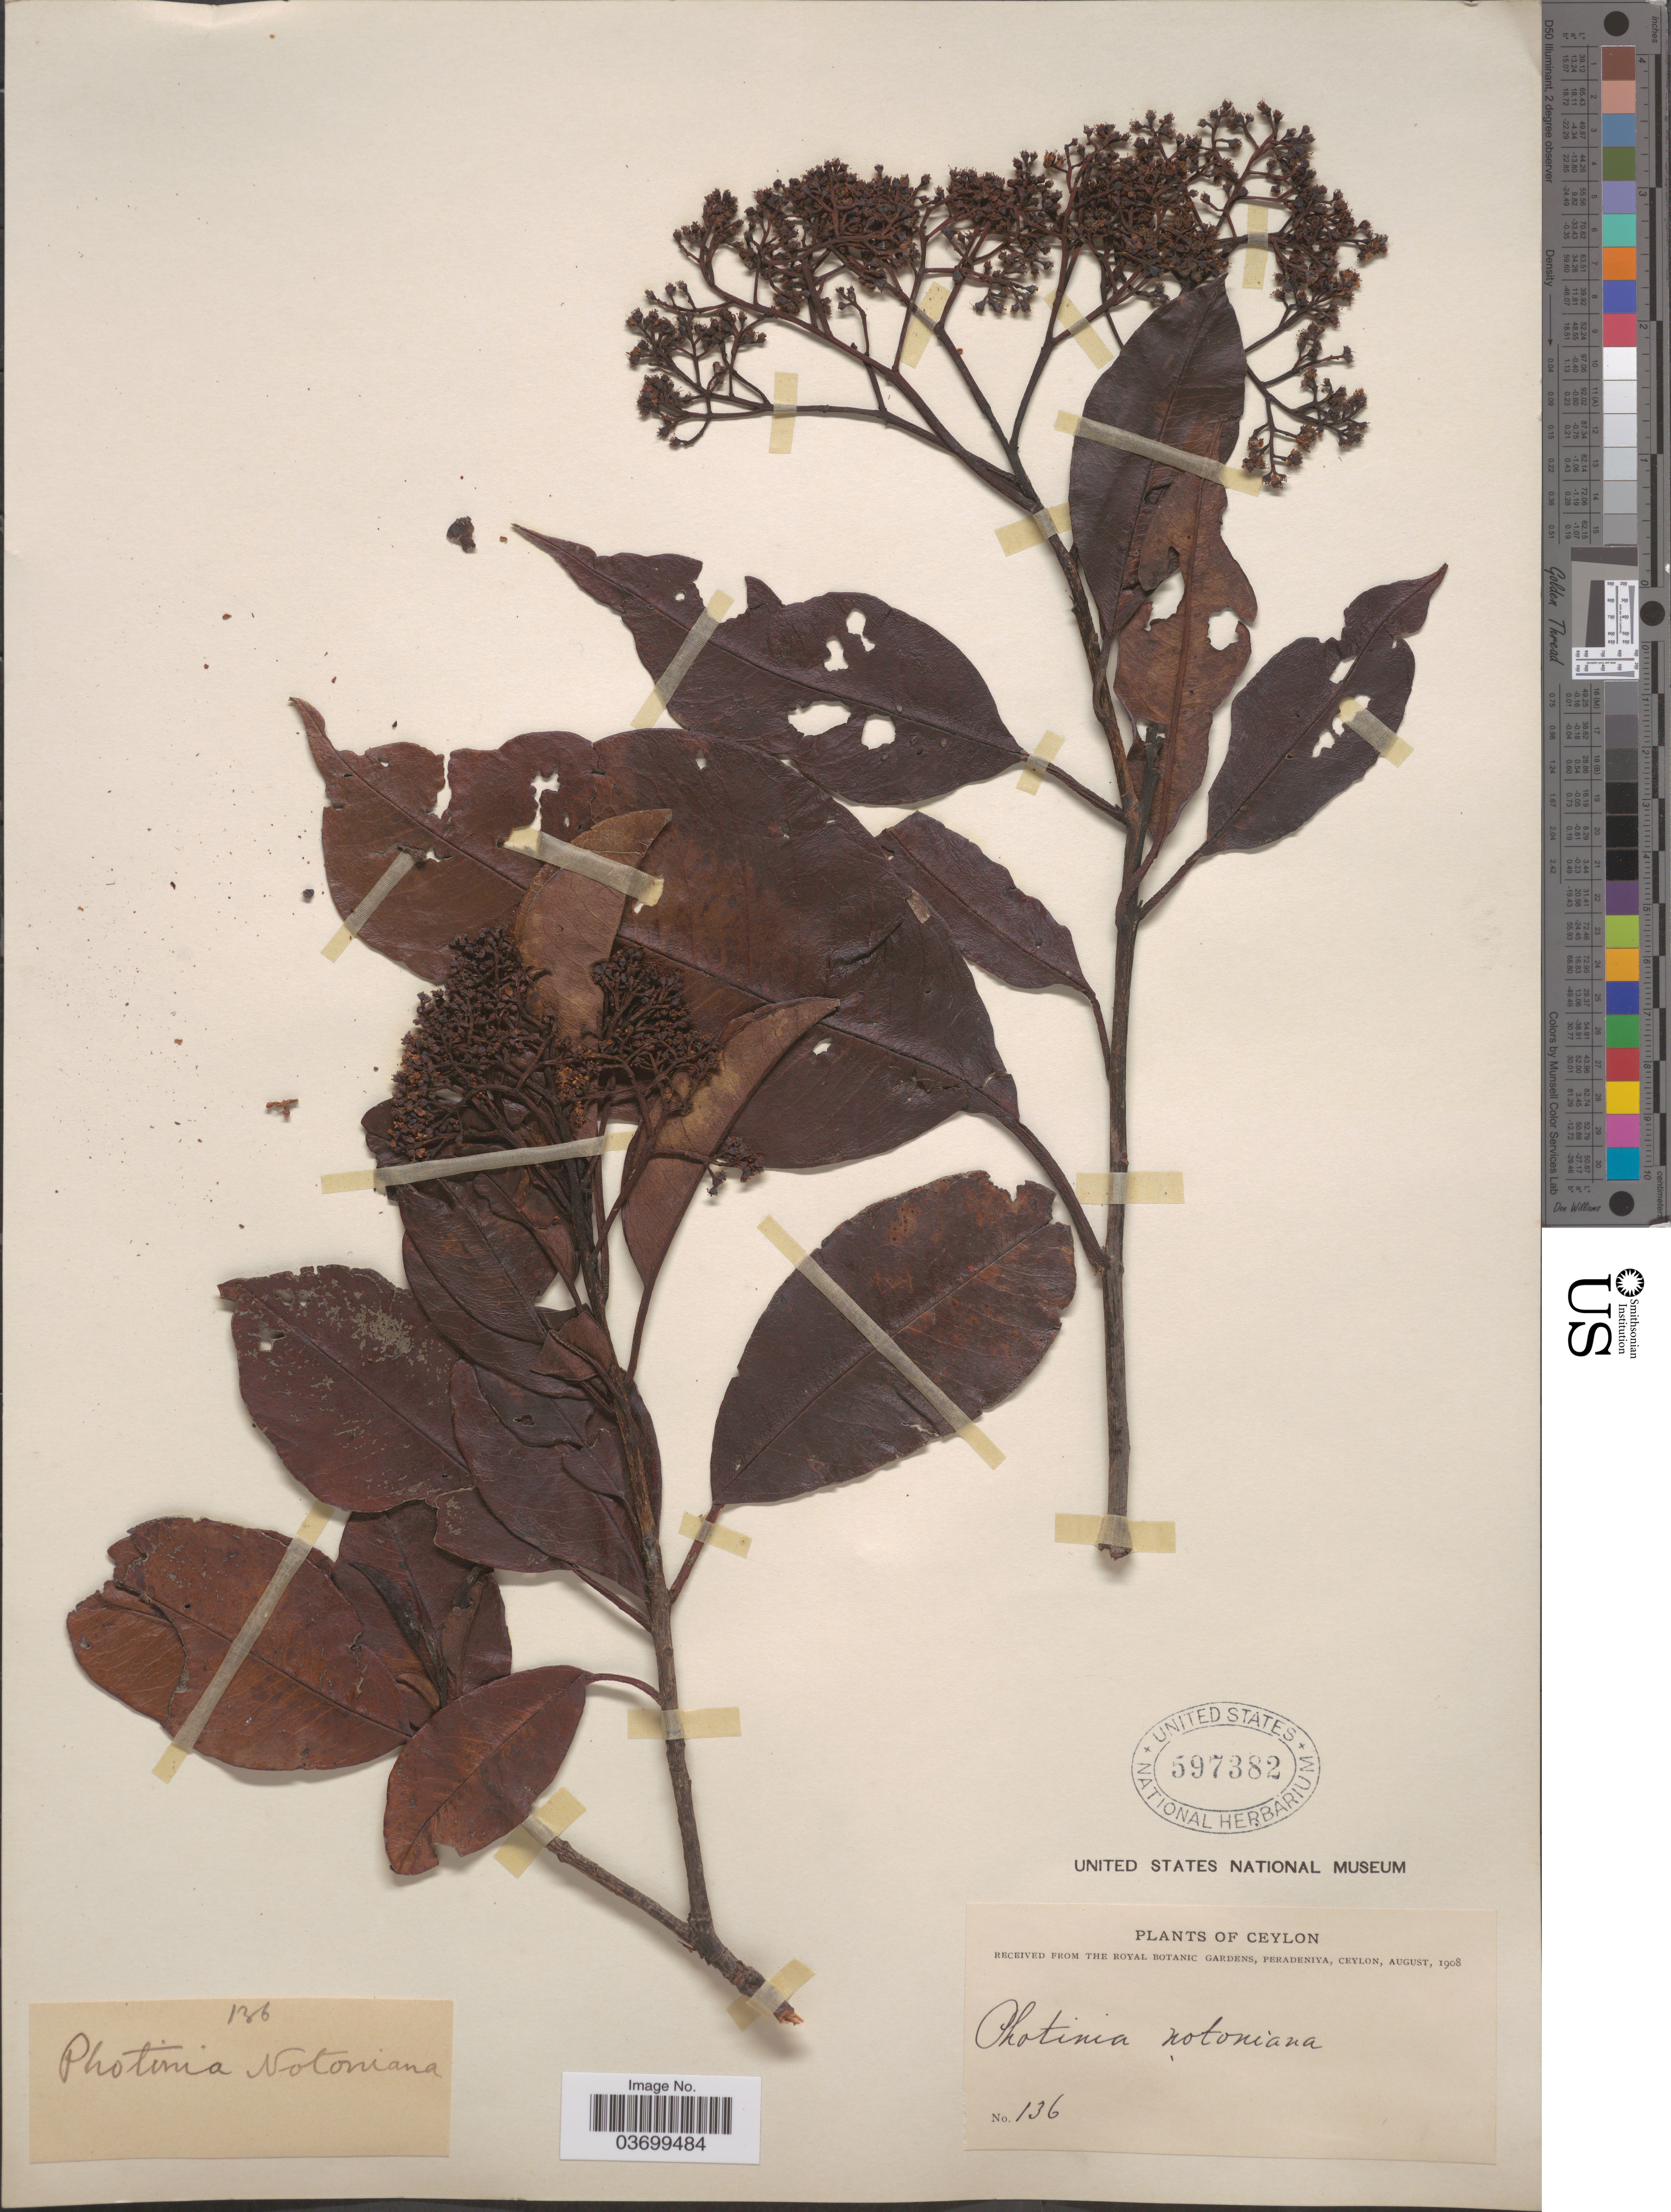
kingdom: Plantae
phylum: Tracheophyta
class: Magnoliopsida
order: Rosales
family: Rosaceae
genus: Photinia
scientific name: Photinia notoniana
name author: Wight & Arn.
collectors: Royal Botanic Garden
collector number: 136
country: Sri Lanka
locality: Ceylon.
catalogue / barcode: US 597382